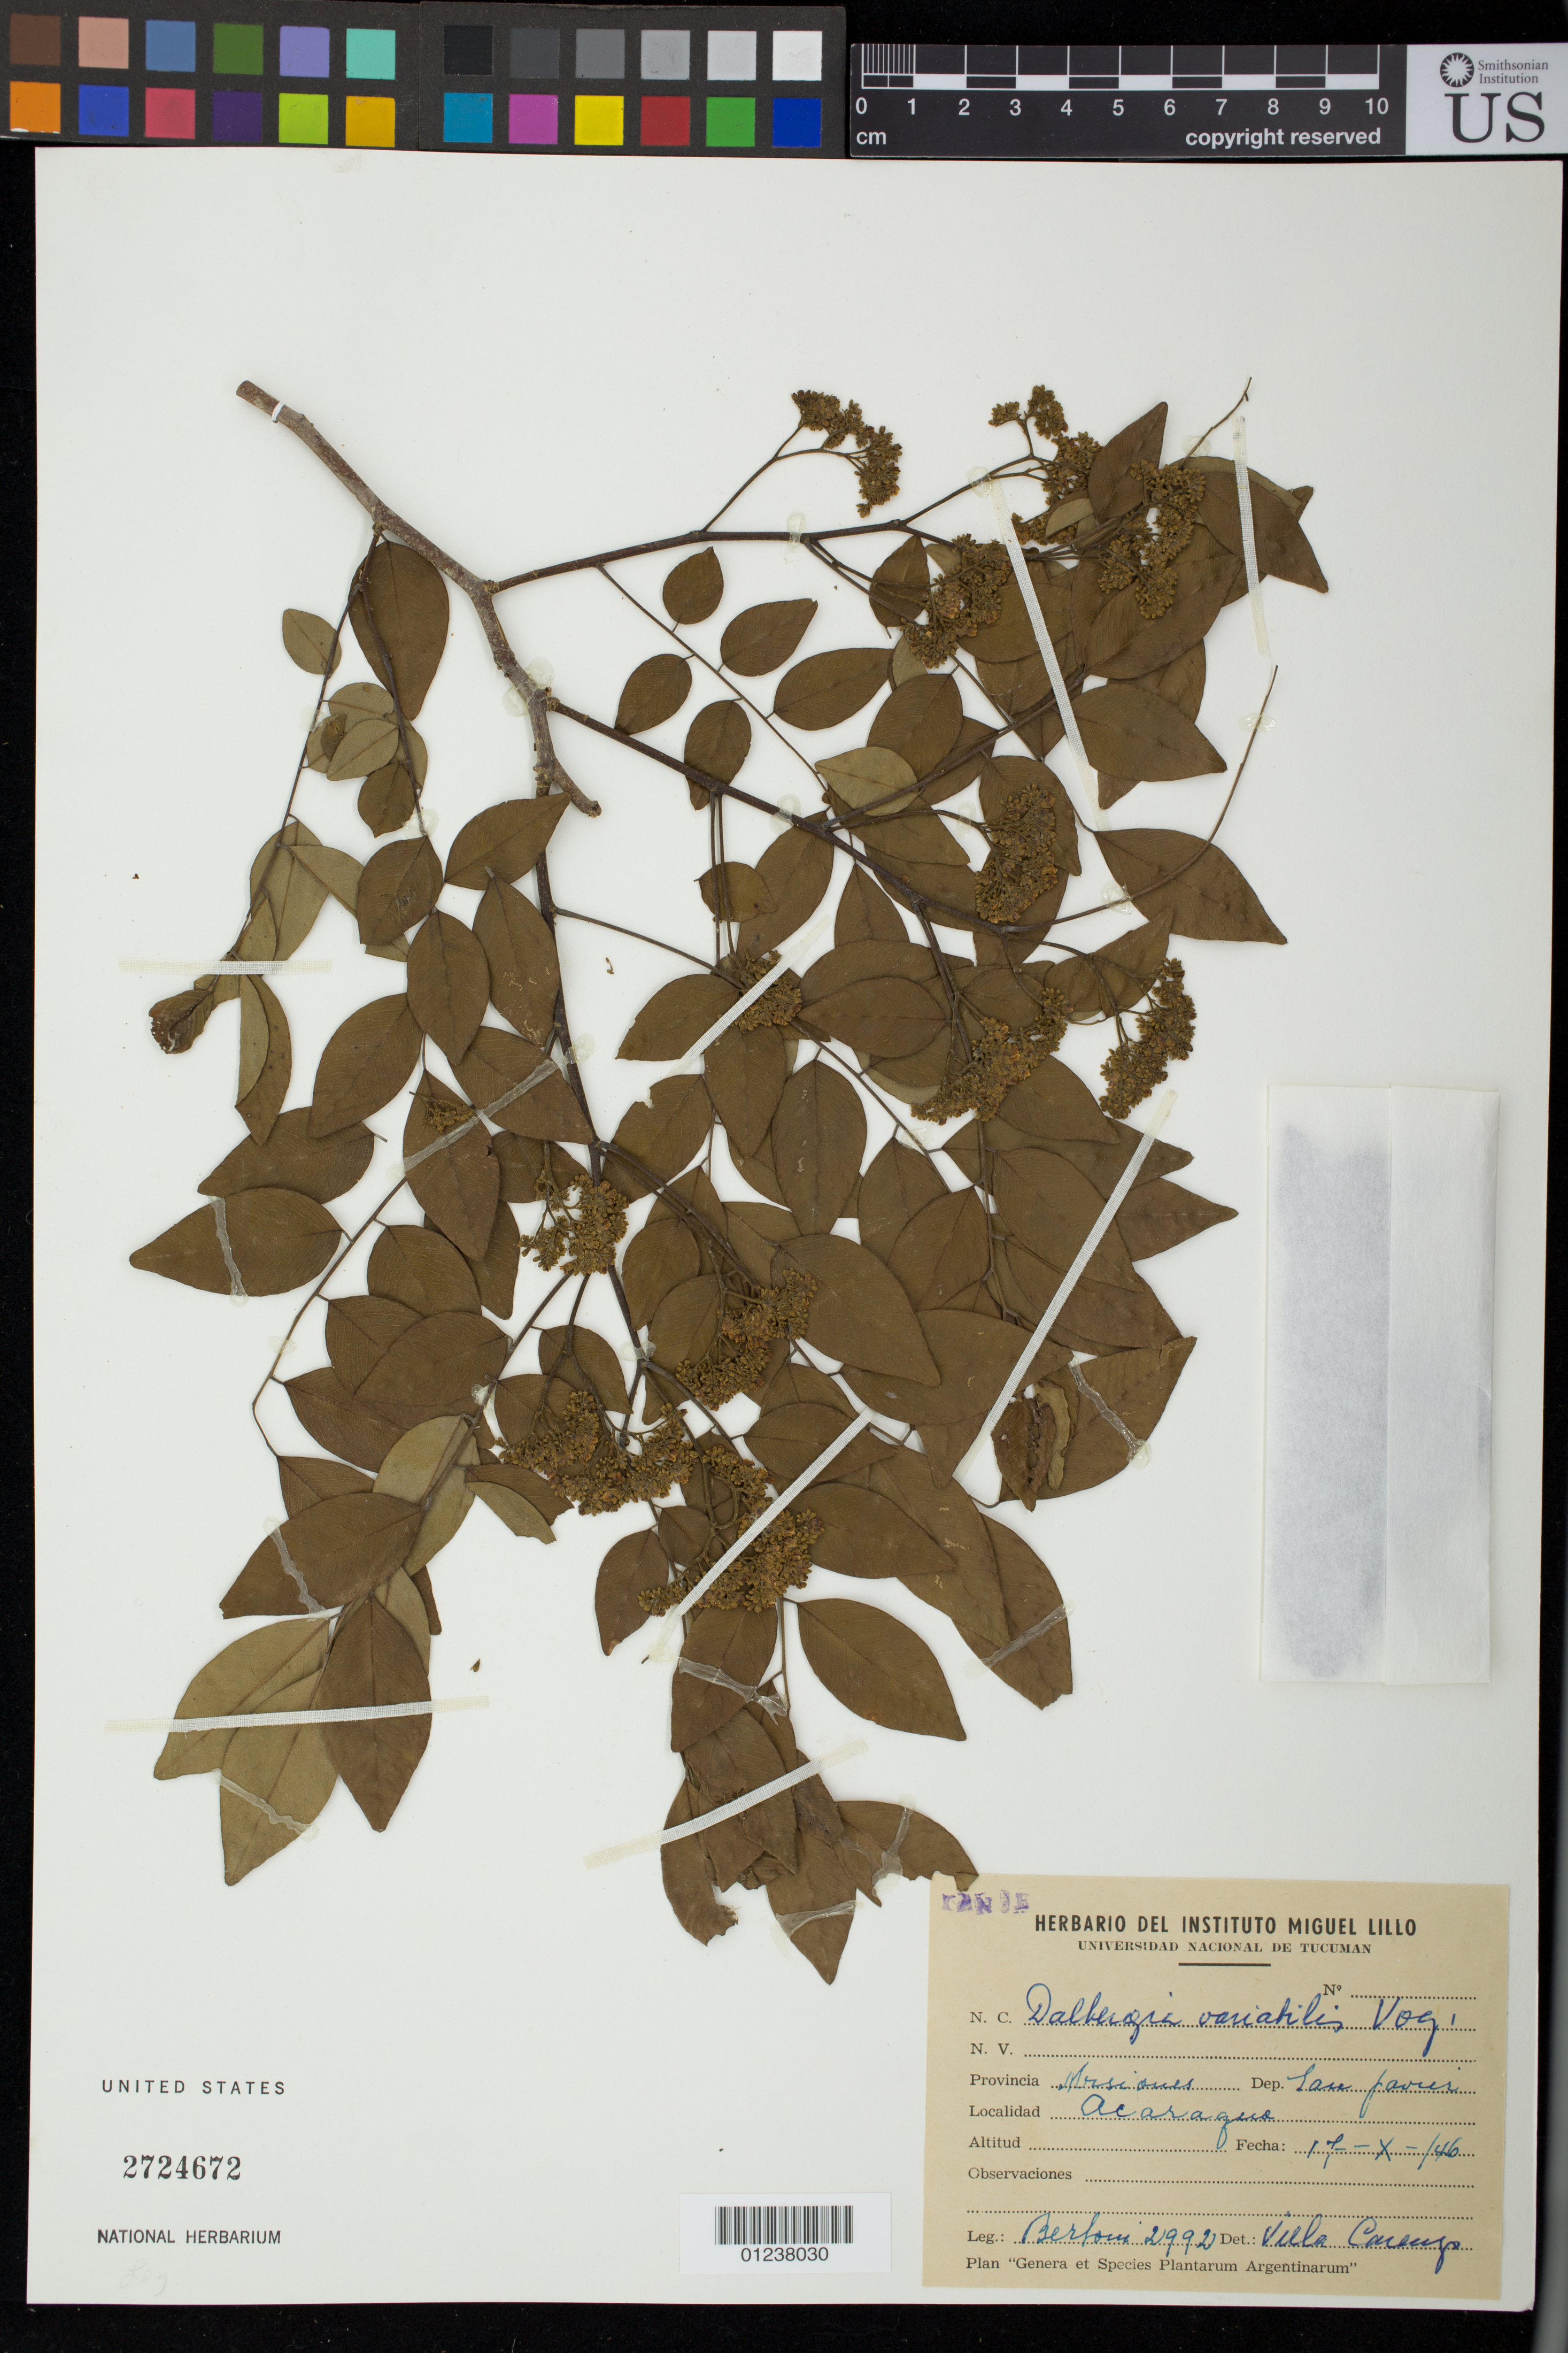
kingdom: Plantae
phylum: Tracheophyta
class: Magnoliopsida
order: Fabales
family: Fabaceae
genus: Dalbergia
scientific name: Dalbergia frutescens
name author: (Vell.) Britton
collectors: Berfoni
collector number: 2992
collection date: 1946-10-17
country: Argentina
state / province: Misiones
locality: Acaraquo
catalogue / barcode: US 2724672